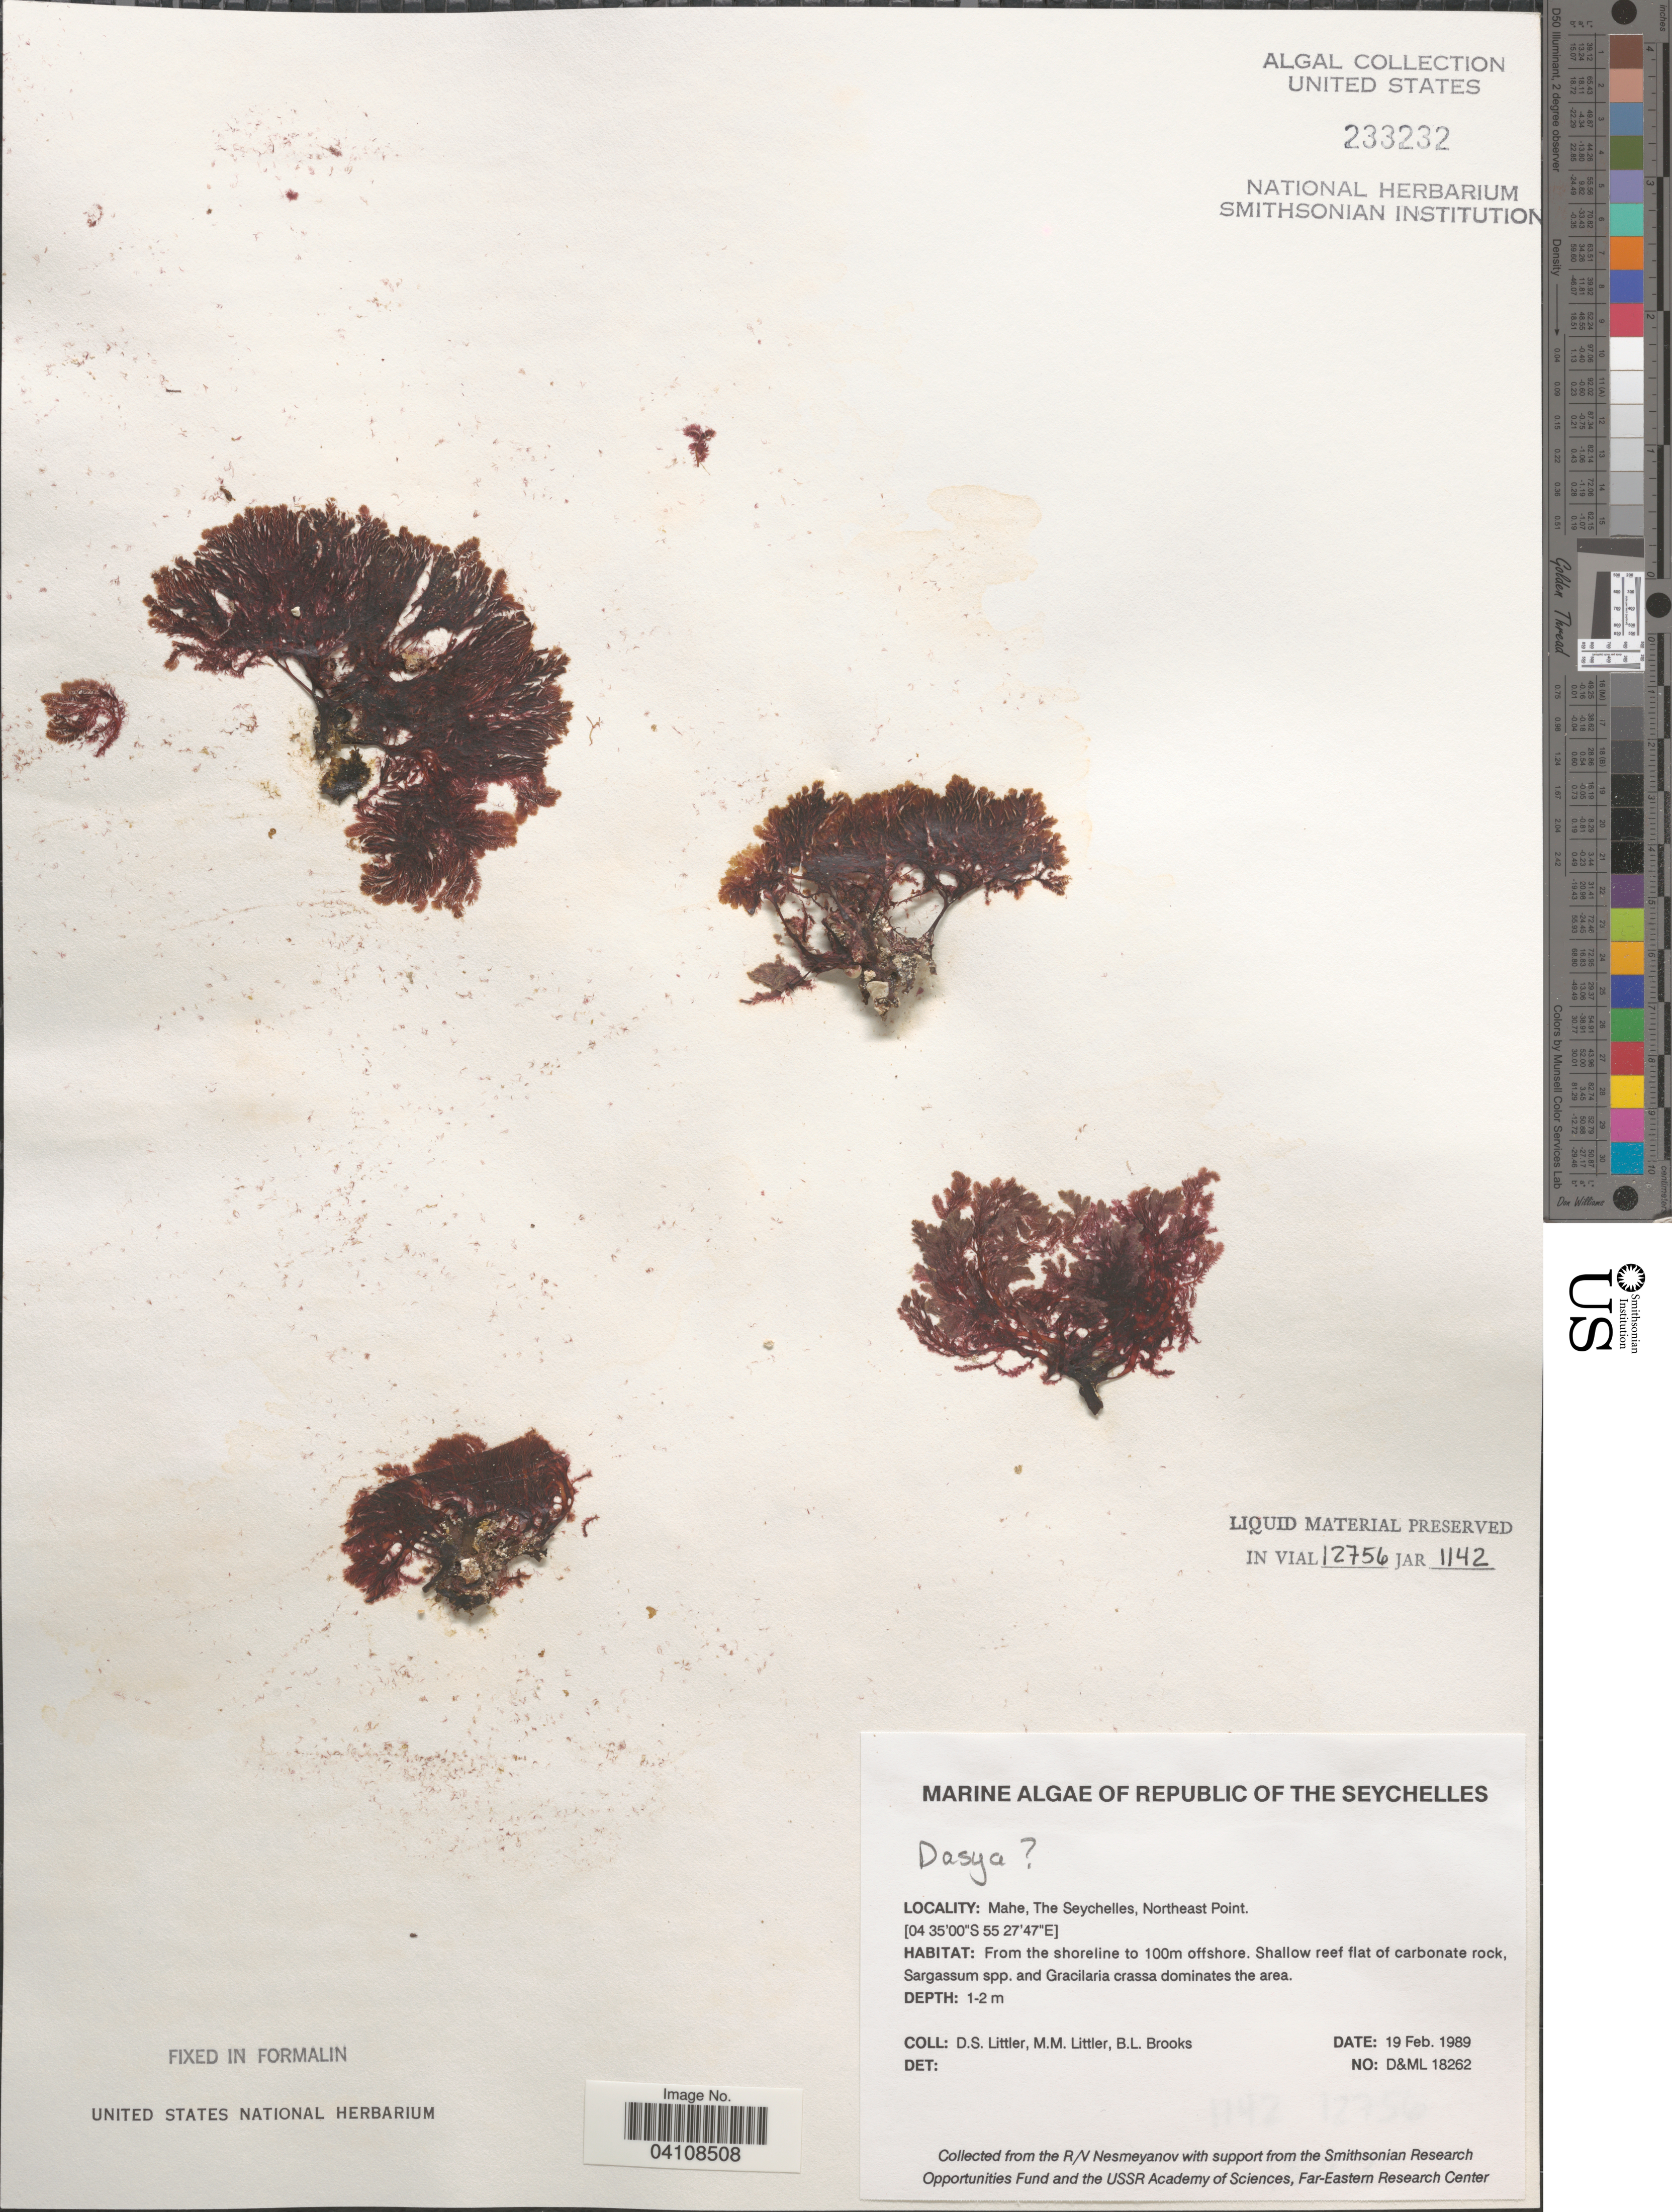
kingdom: Plantae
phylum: Rhodophyta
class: Florideophyceae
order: Ceramiales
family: Dasyaceae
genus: Dasya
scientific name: Dasya sp.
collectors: D. S. Littler & B. Brooks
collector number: D&ML18262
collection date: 1989-02-19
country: Seychelles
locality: Republic of The Seychelles. Mahe, Northeast Point. From the shoreline to 100m offshore.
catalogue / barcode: US 233232